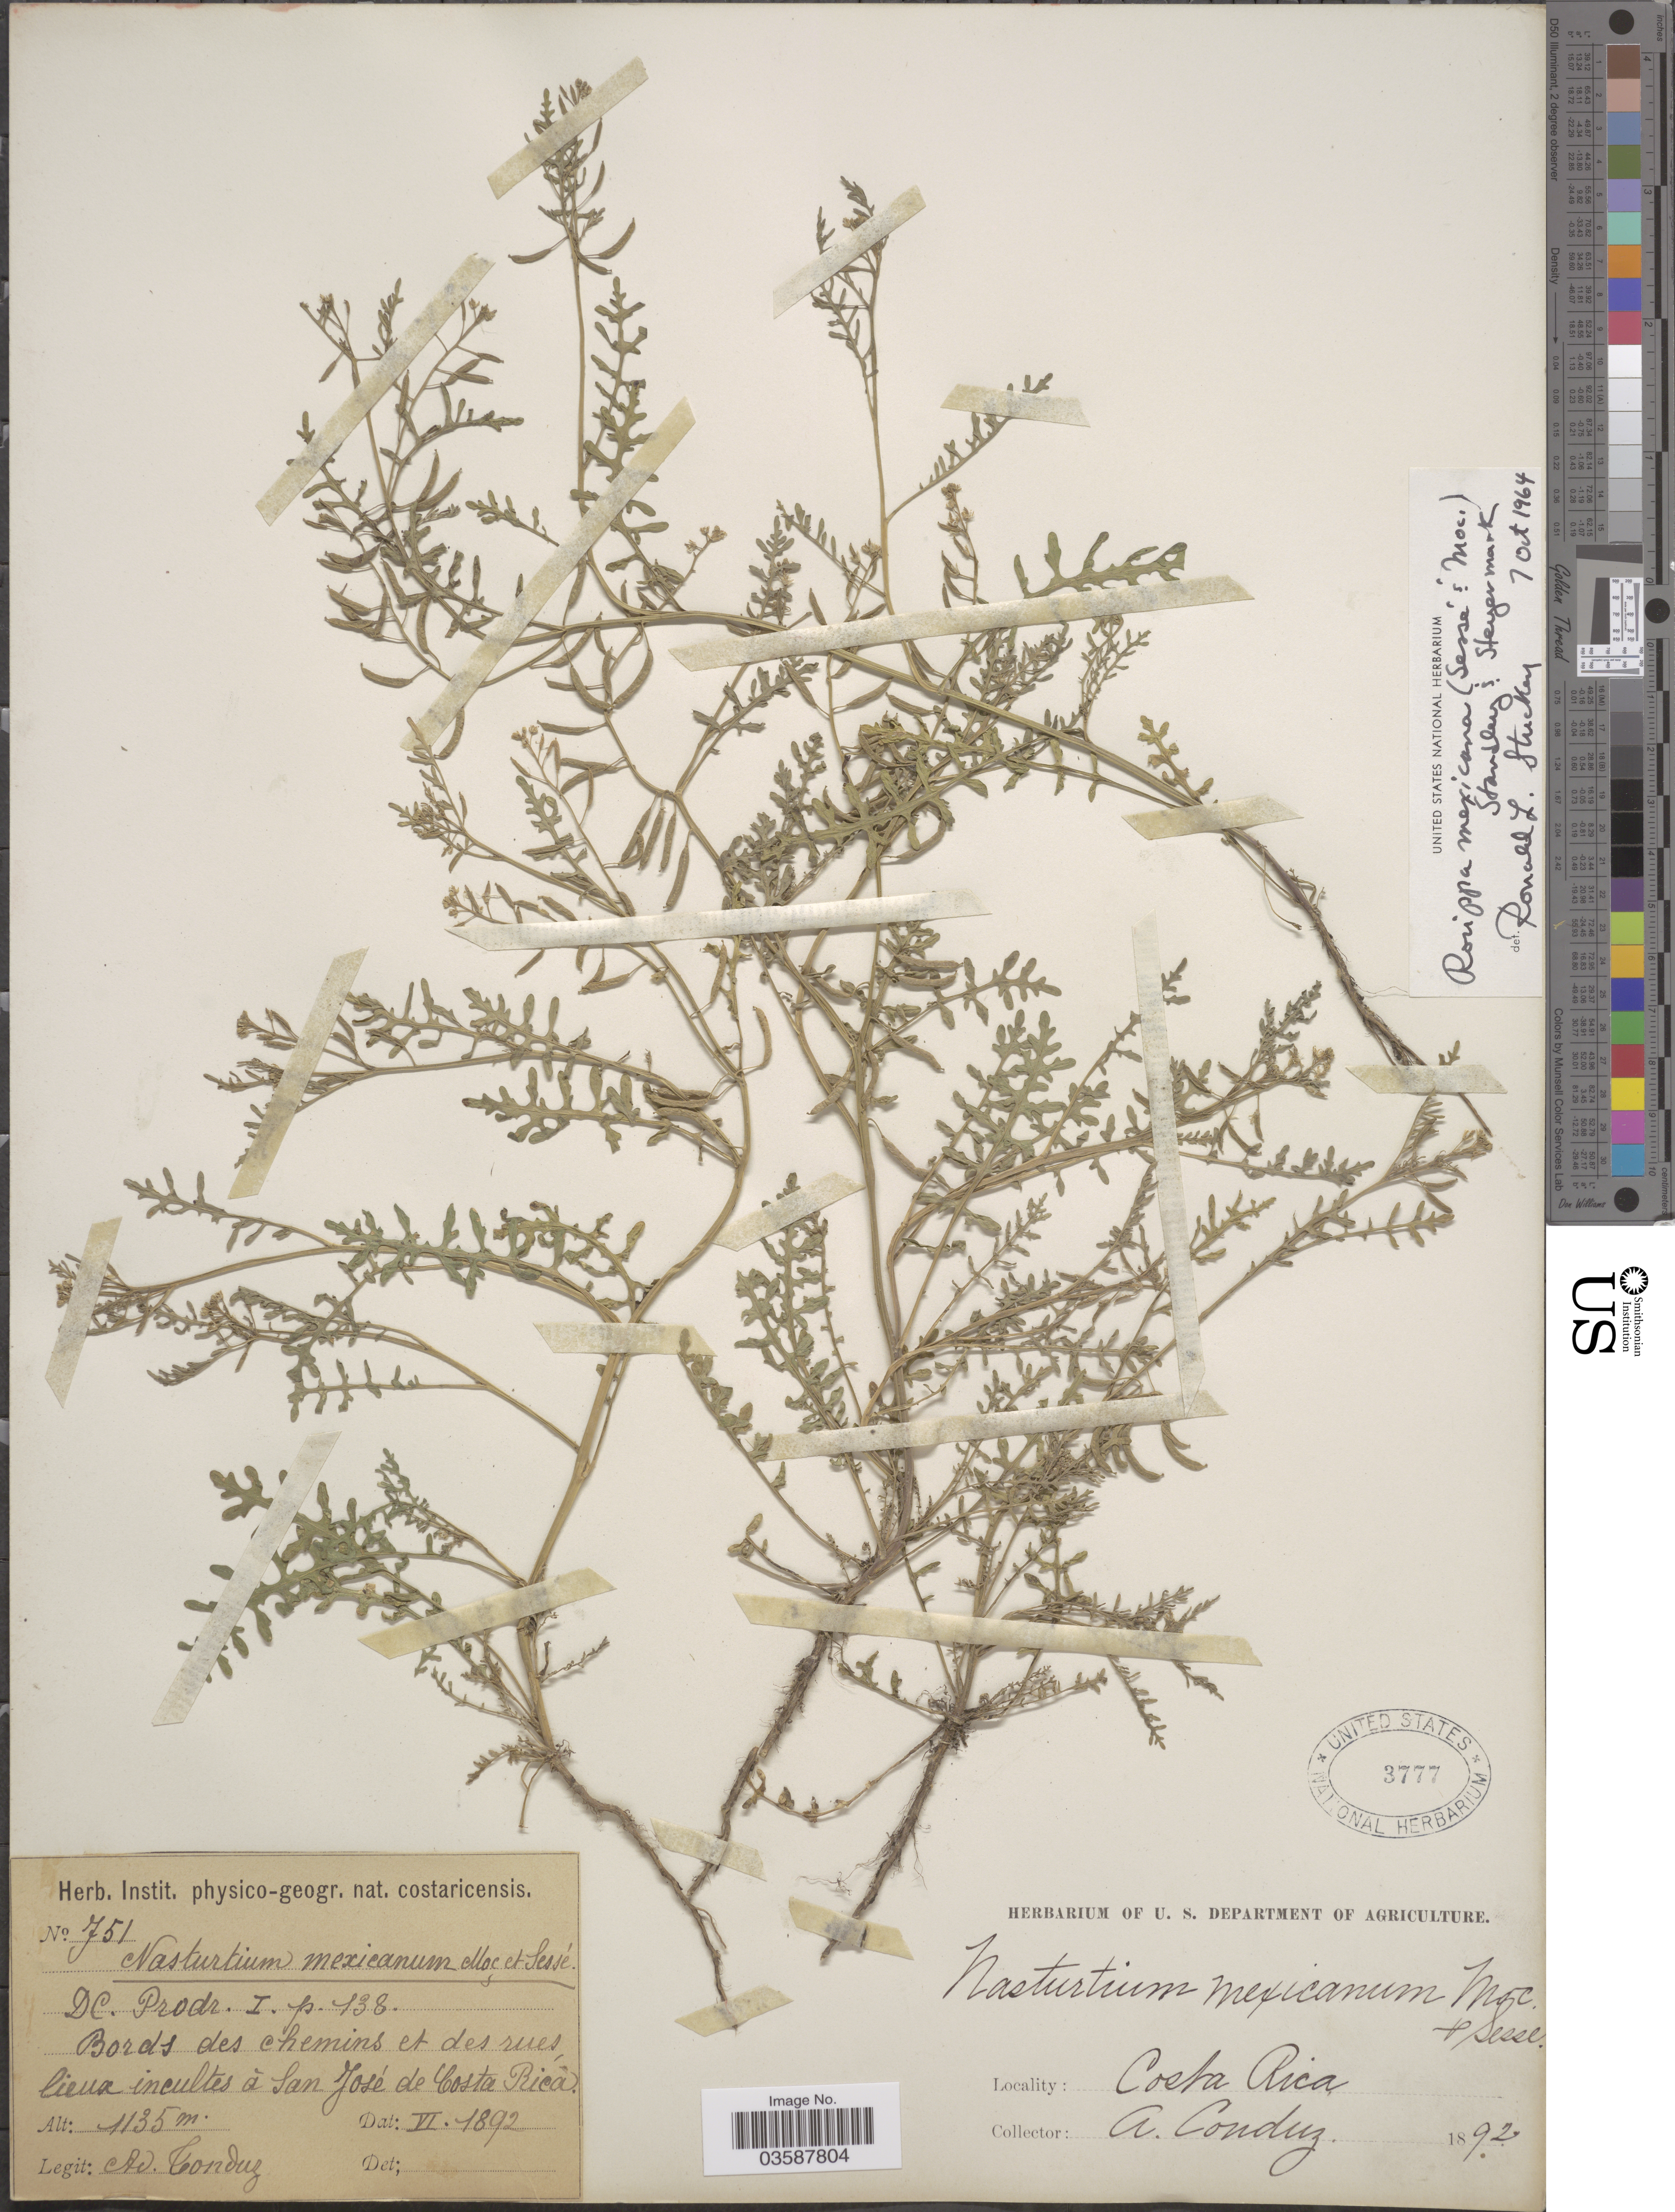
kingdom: Plantae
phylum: Tracheophyta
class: Magnoliopsida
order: Brassicales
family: Brassicaceae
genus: Rorippa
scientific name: Rorippa mexicana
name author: (Moc.) Standl. & Steyerm.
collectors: A. Tonduz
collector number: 751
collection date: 1892-06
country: Costa Rica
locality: Bords des chemins et des rues lieux incultes à San José de Costa Rica.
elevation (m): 1135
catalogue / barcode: US 3777